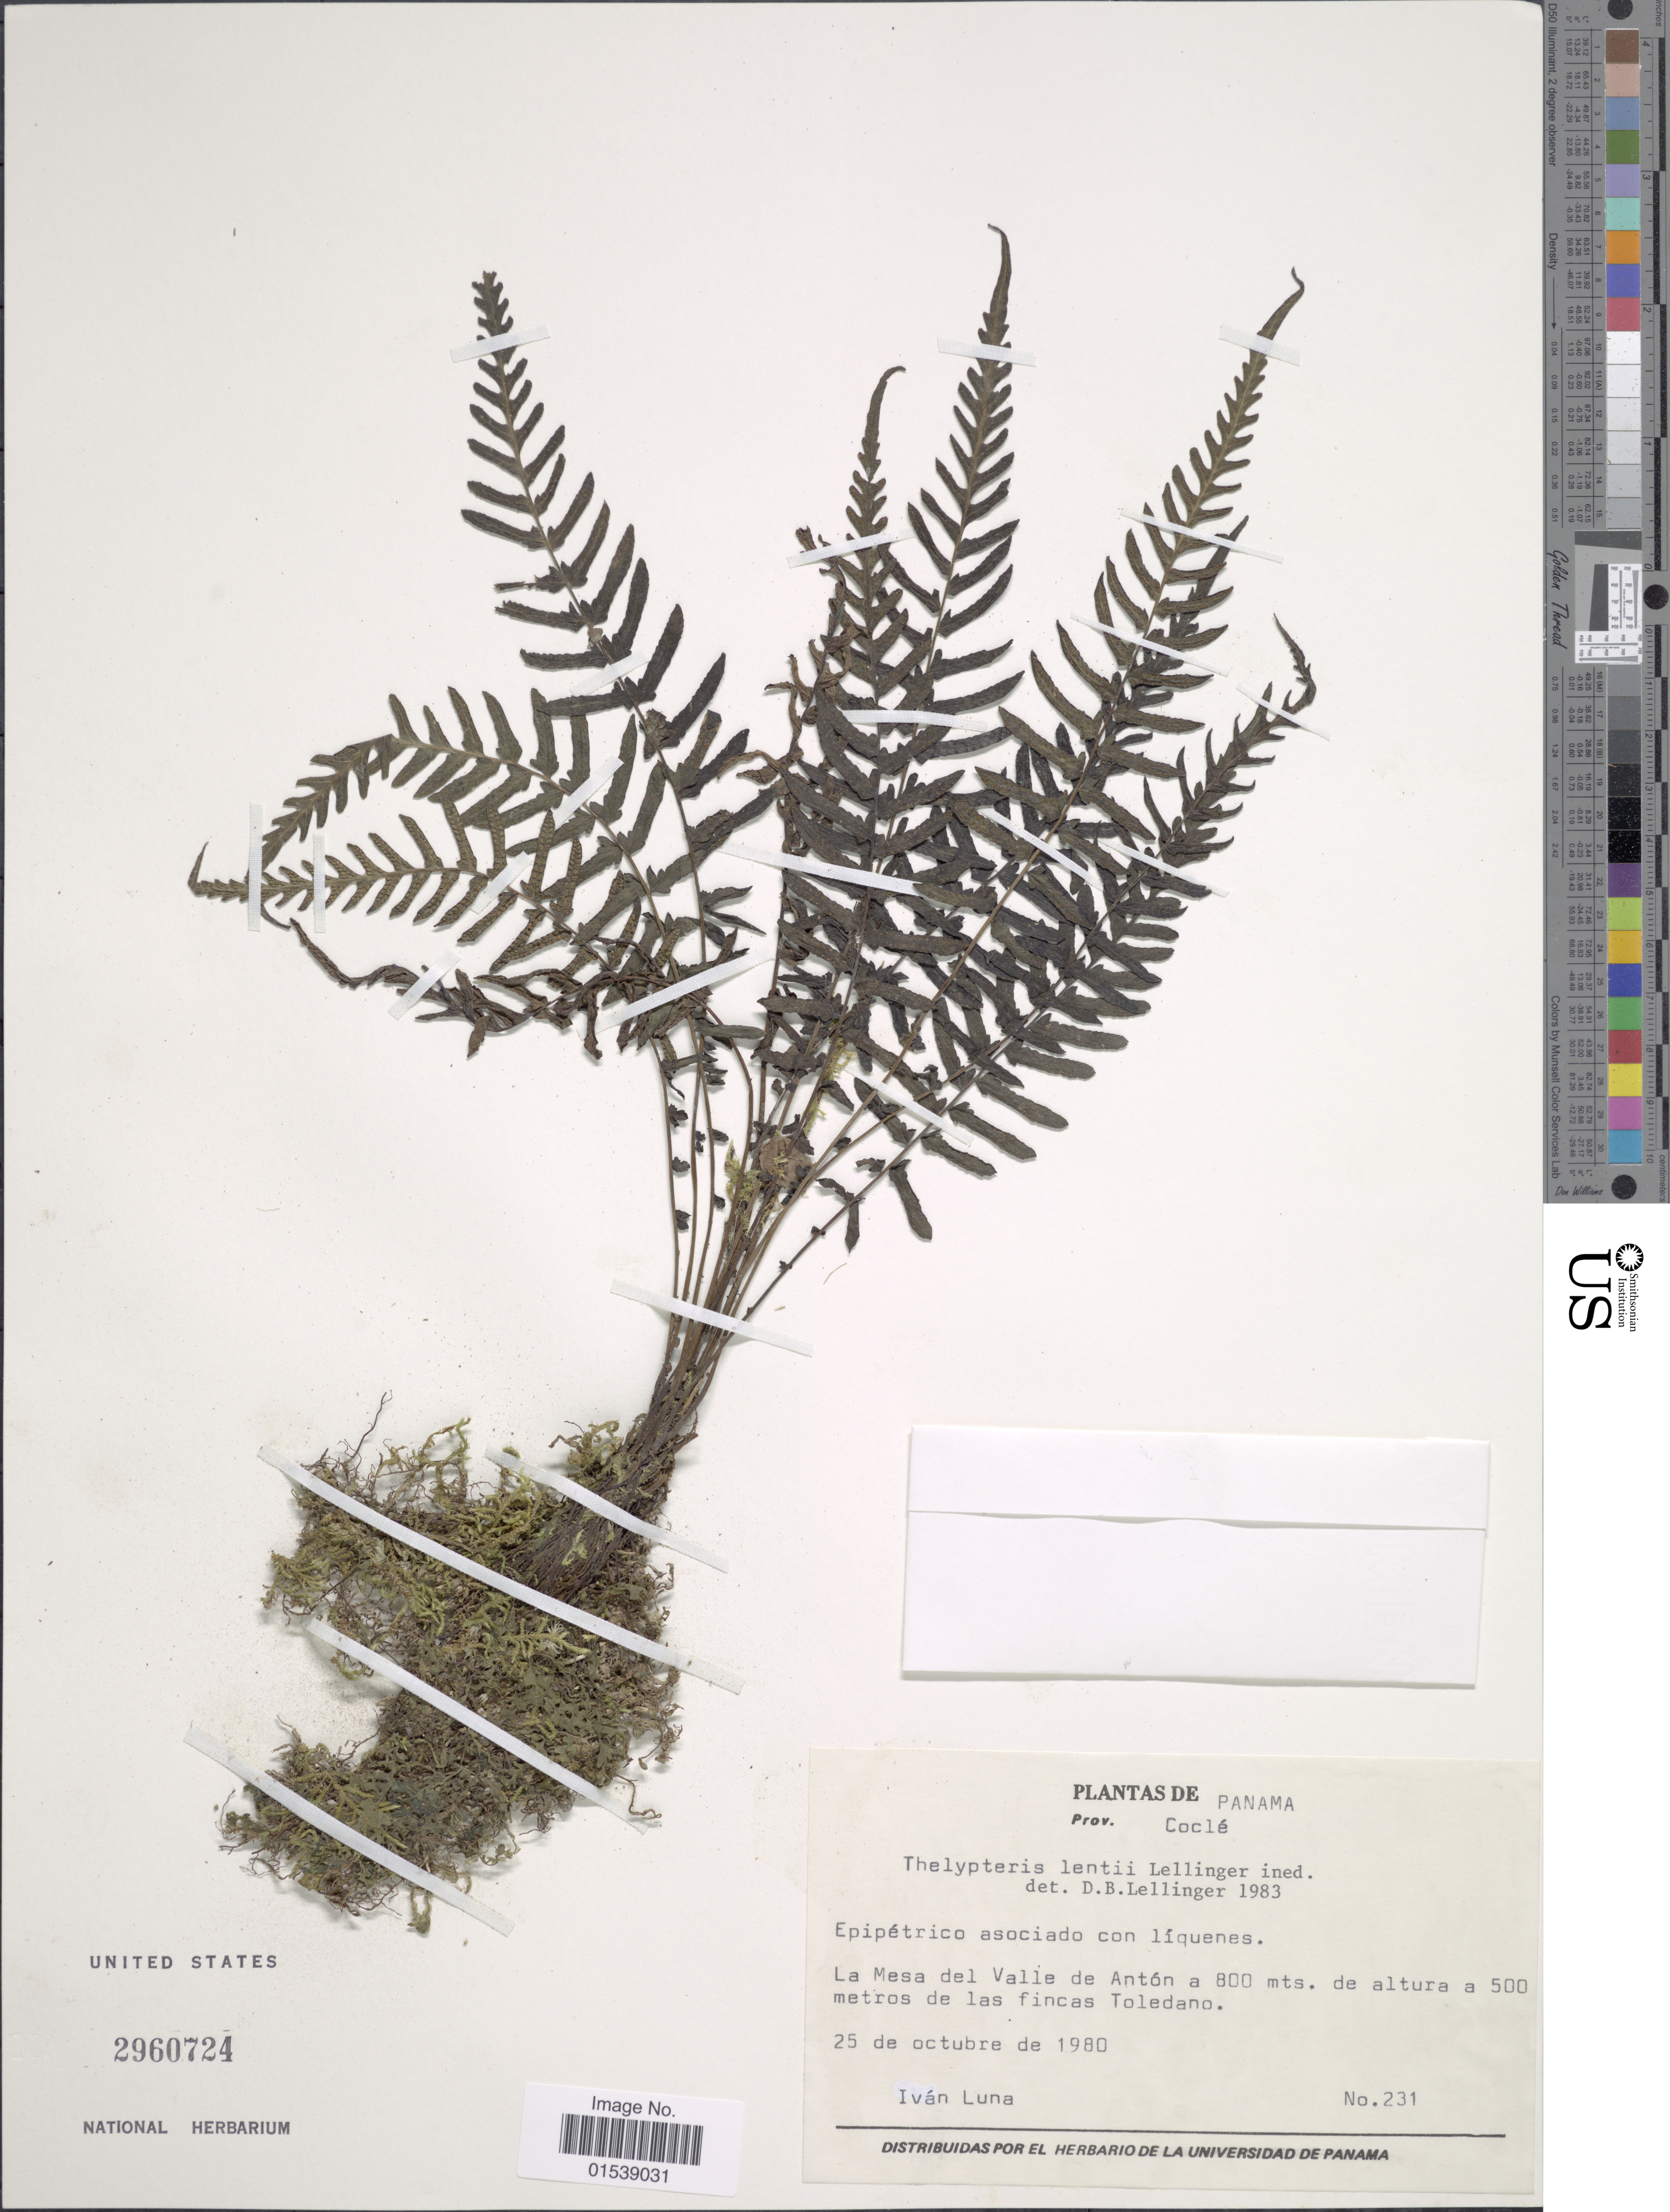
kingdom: Plantae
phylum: Tracheophyta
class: Polypodiopsida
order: Polypodiales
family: Thelypteridaceae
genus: Amauropelta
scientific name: Amauropelta villana (L.D. Gómez) comb. nov., ined 2015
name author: (L.D. Gómez)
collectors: I. Luna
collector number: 231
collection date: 1980-10-25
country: Panama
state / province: Coclé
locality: Prov. Cocle, La Mesa del Valle de Anton, 500 metros de las fincas Toledano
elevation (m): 800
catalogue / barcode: US 2960724